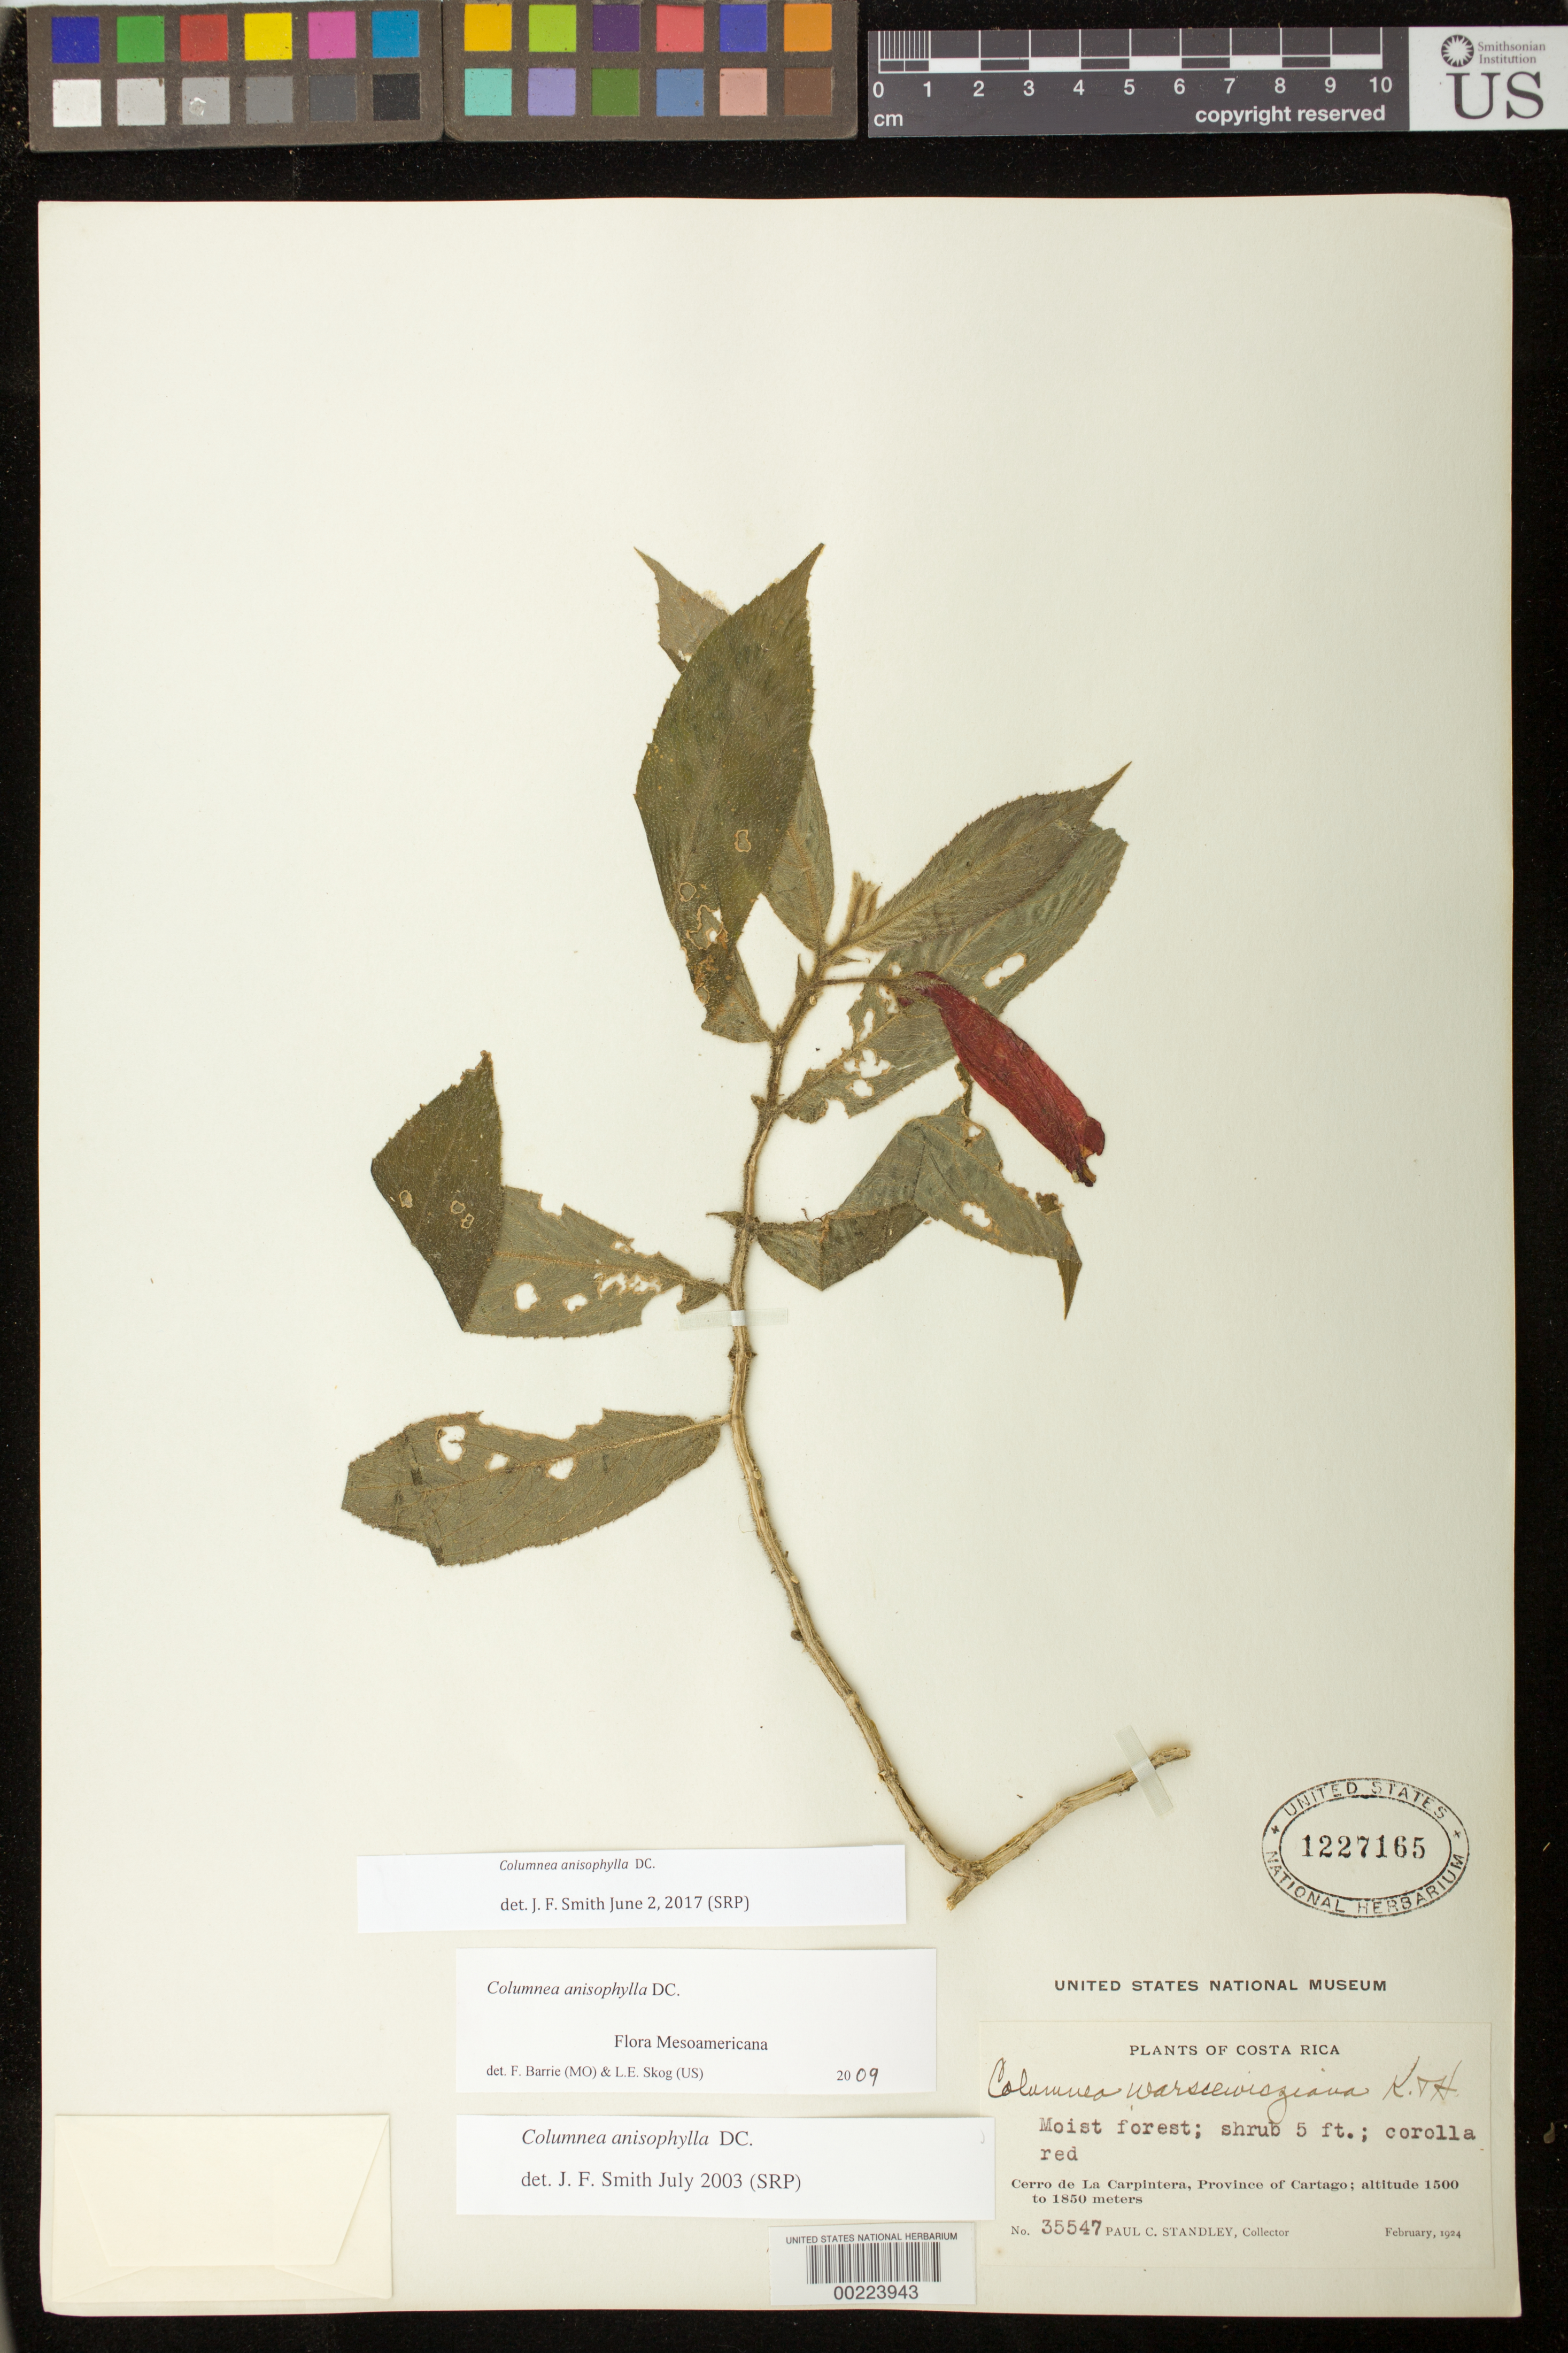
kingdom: Plantae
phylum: Tracheophyta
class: Magnoliopsida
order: Lamiales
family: Gesneriaceae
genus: Columnea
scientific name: Columnea anisophylla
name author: DC.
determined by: Smith, J. F.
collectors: P. C. Standley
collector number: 35547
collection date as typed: Feb 1924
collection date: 1924-02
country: Costa Rica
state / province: Cartago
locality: Cerro de La Carpintera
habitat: Moist forest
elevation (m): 1500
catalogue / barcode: US 1227165